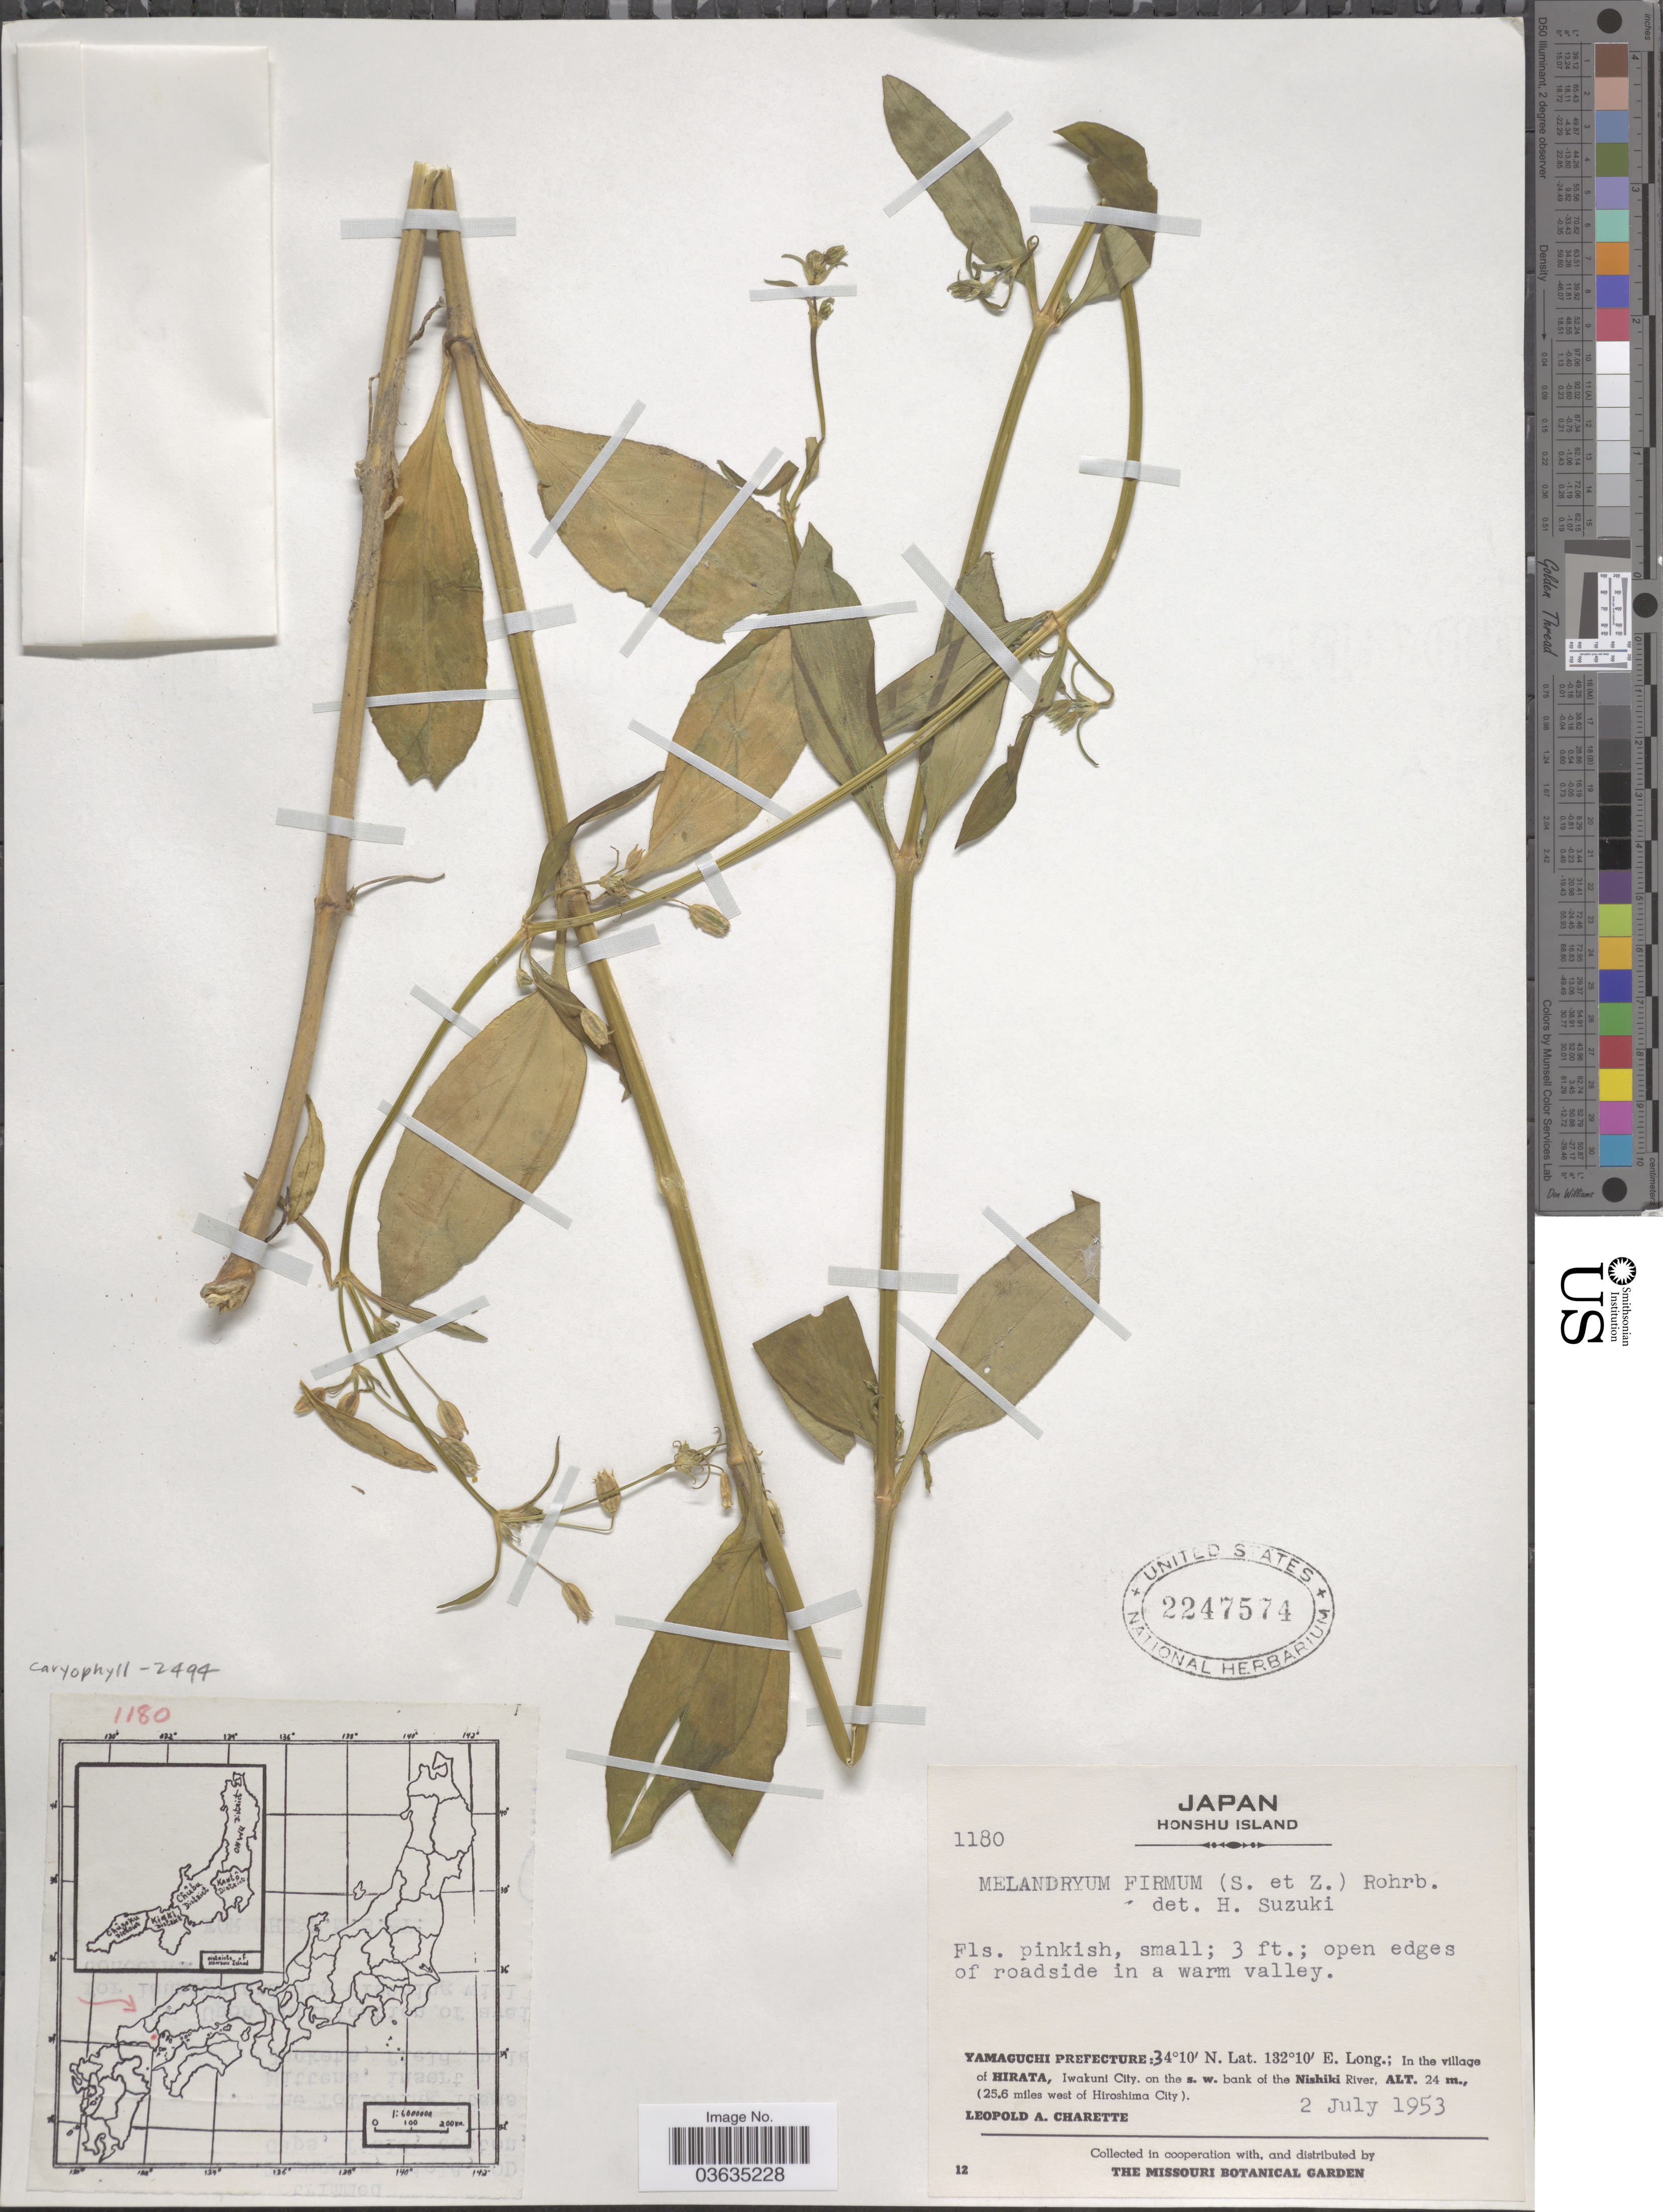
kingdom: Plantae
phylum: Tracheophyta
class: Magnoliopsida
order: Caryophyllales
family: Caryophyllaceae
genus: Silene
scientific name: Silene firma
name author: Siebold & Zucc.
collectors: L. A. Charette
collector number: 1180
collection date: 1953-07-02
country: Japan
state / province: Yamaguti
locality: Honshu Island. Yamaguchi Prefecture: In the village of Hirata, Iwakuni City, on the s. w. bank of the Nishiki River, (25.6 miles west of Hiroshima City).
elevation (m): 24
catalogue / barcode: US 2247574